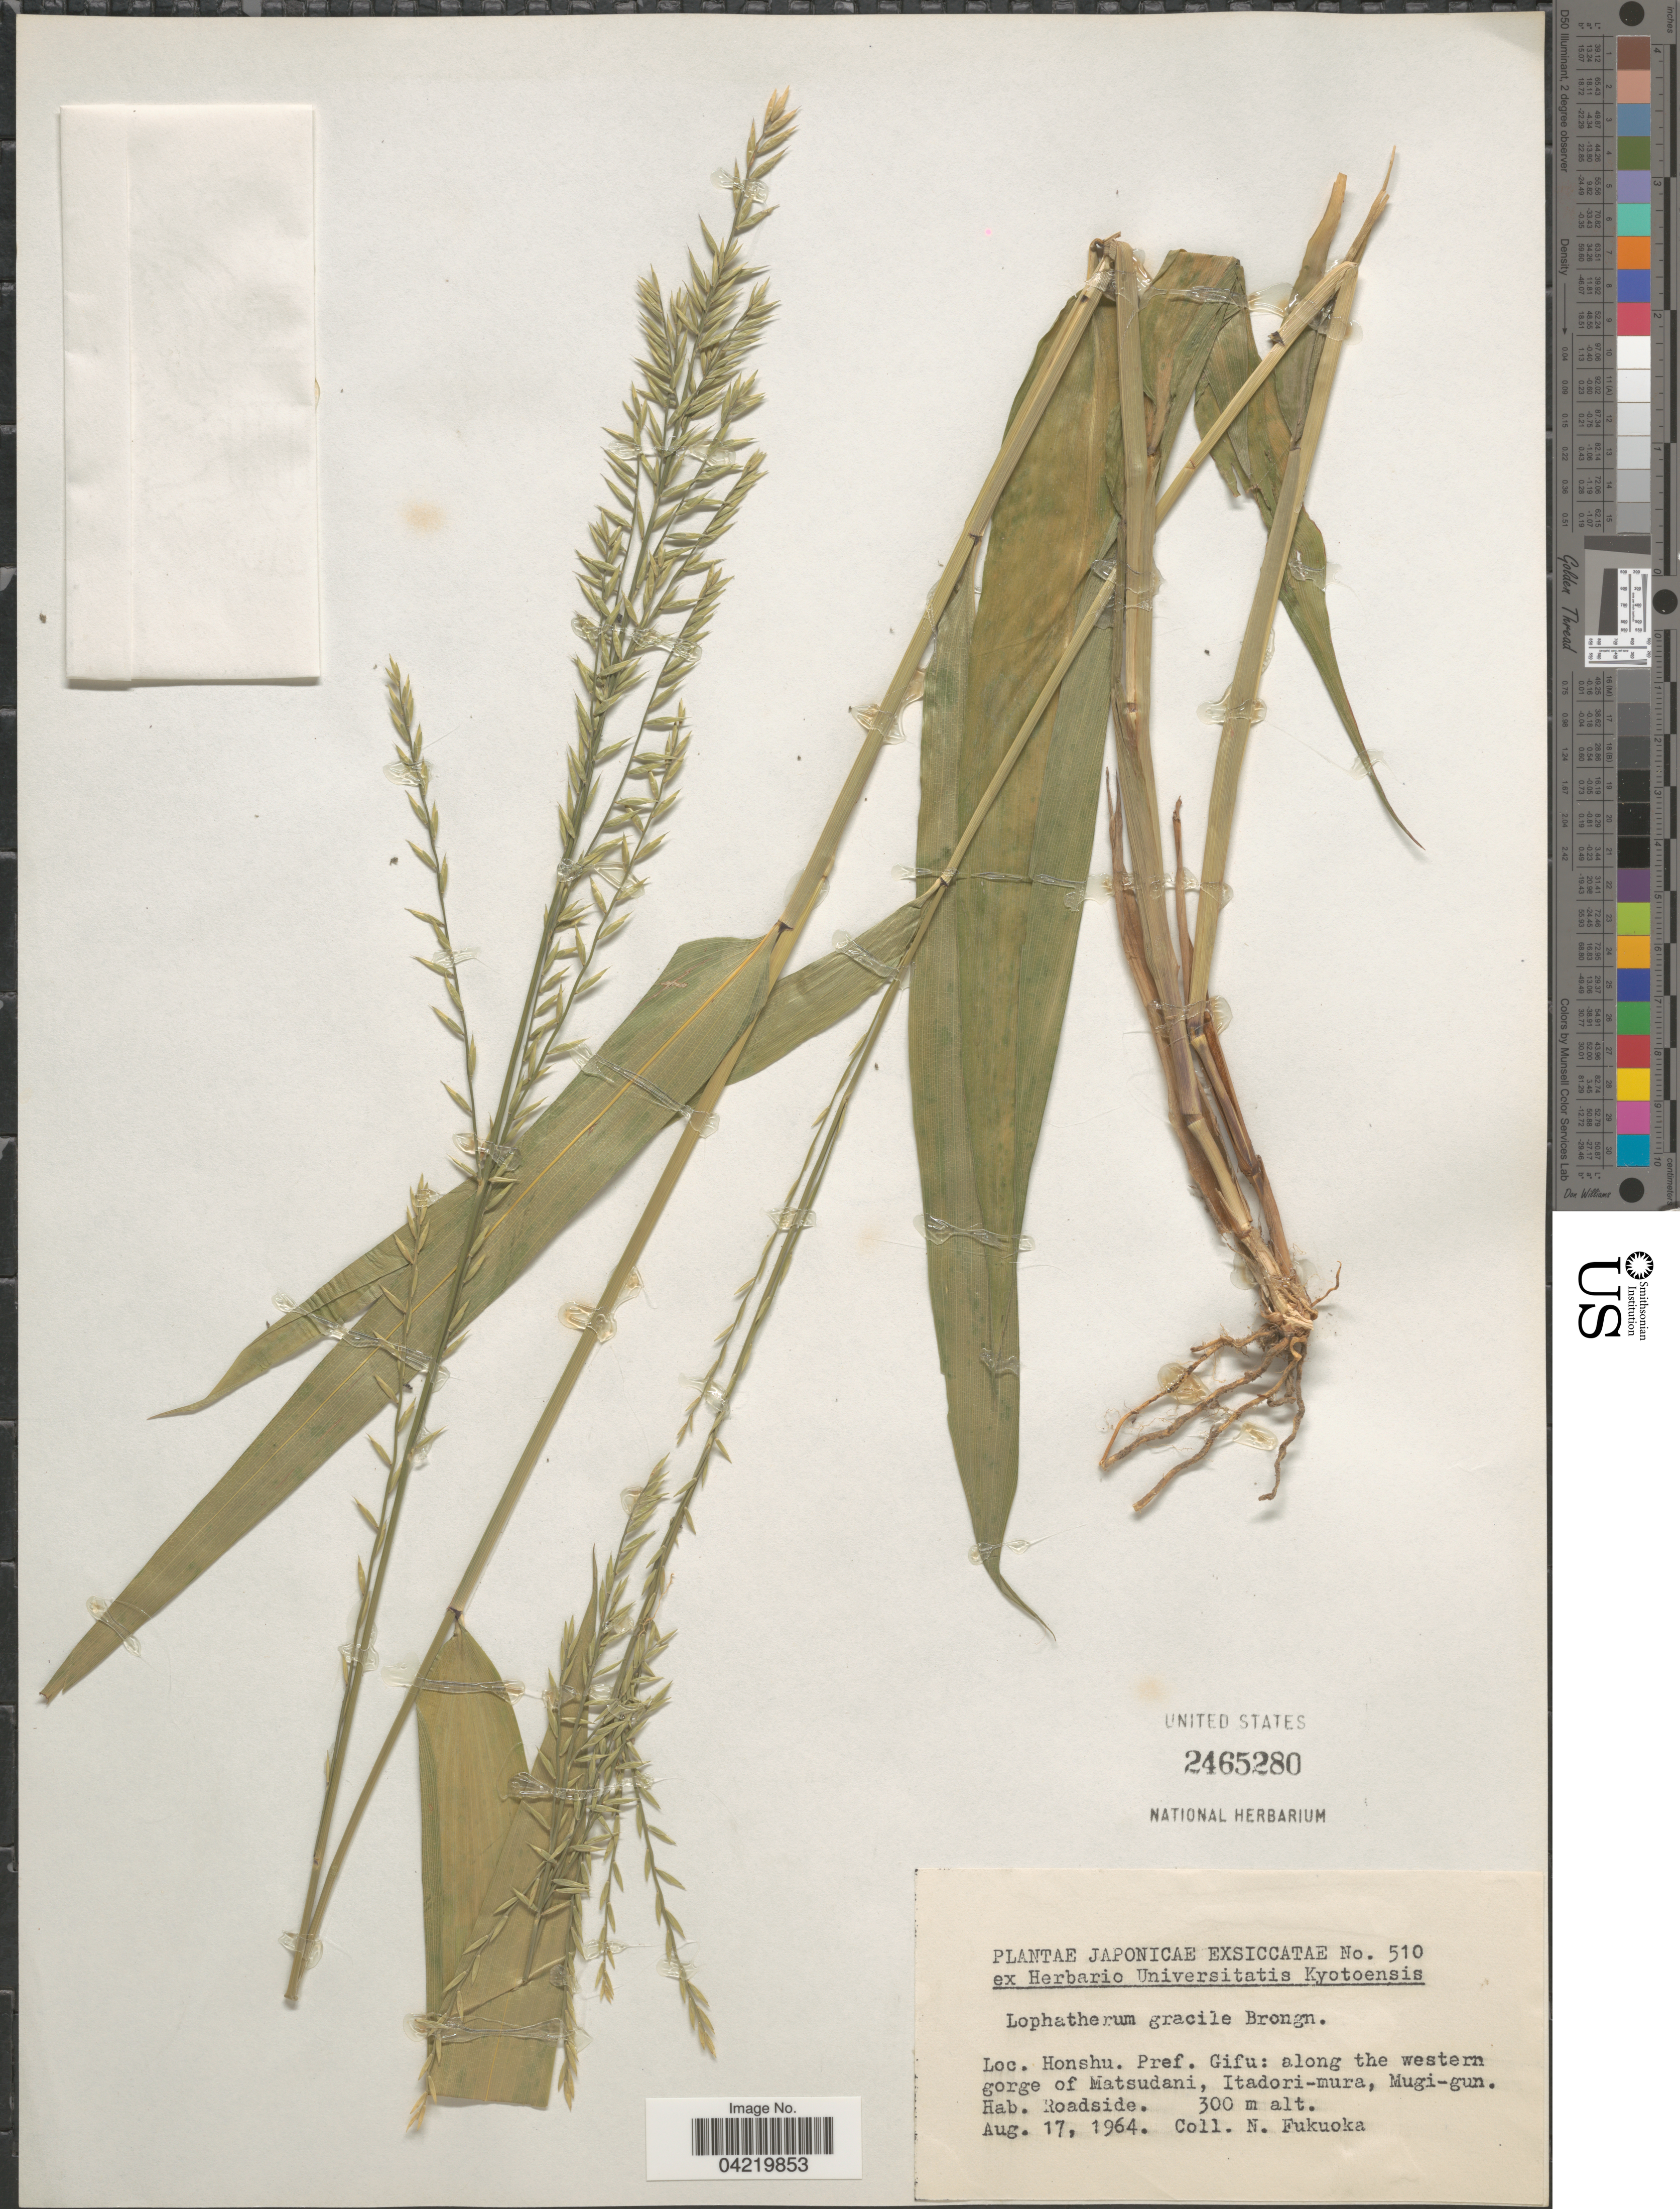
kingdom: Plantae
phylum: Tracheophyta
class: Liliopsida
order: Poales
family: Poaceae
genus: Lophatherum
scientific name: Lophatherum gracile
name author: Brongn.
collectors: N. Fukuoka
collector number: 510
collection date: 1964-08-17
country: Japan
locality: Honshu. Pref. Gifu: along the western gorge of Matsudani, Itadori-mura, Mugi-gun. Roadside.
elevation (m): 300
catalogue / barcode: US 2465280